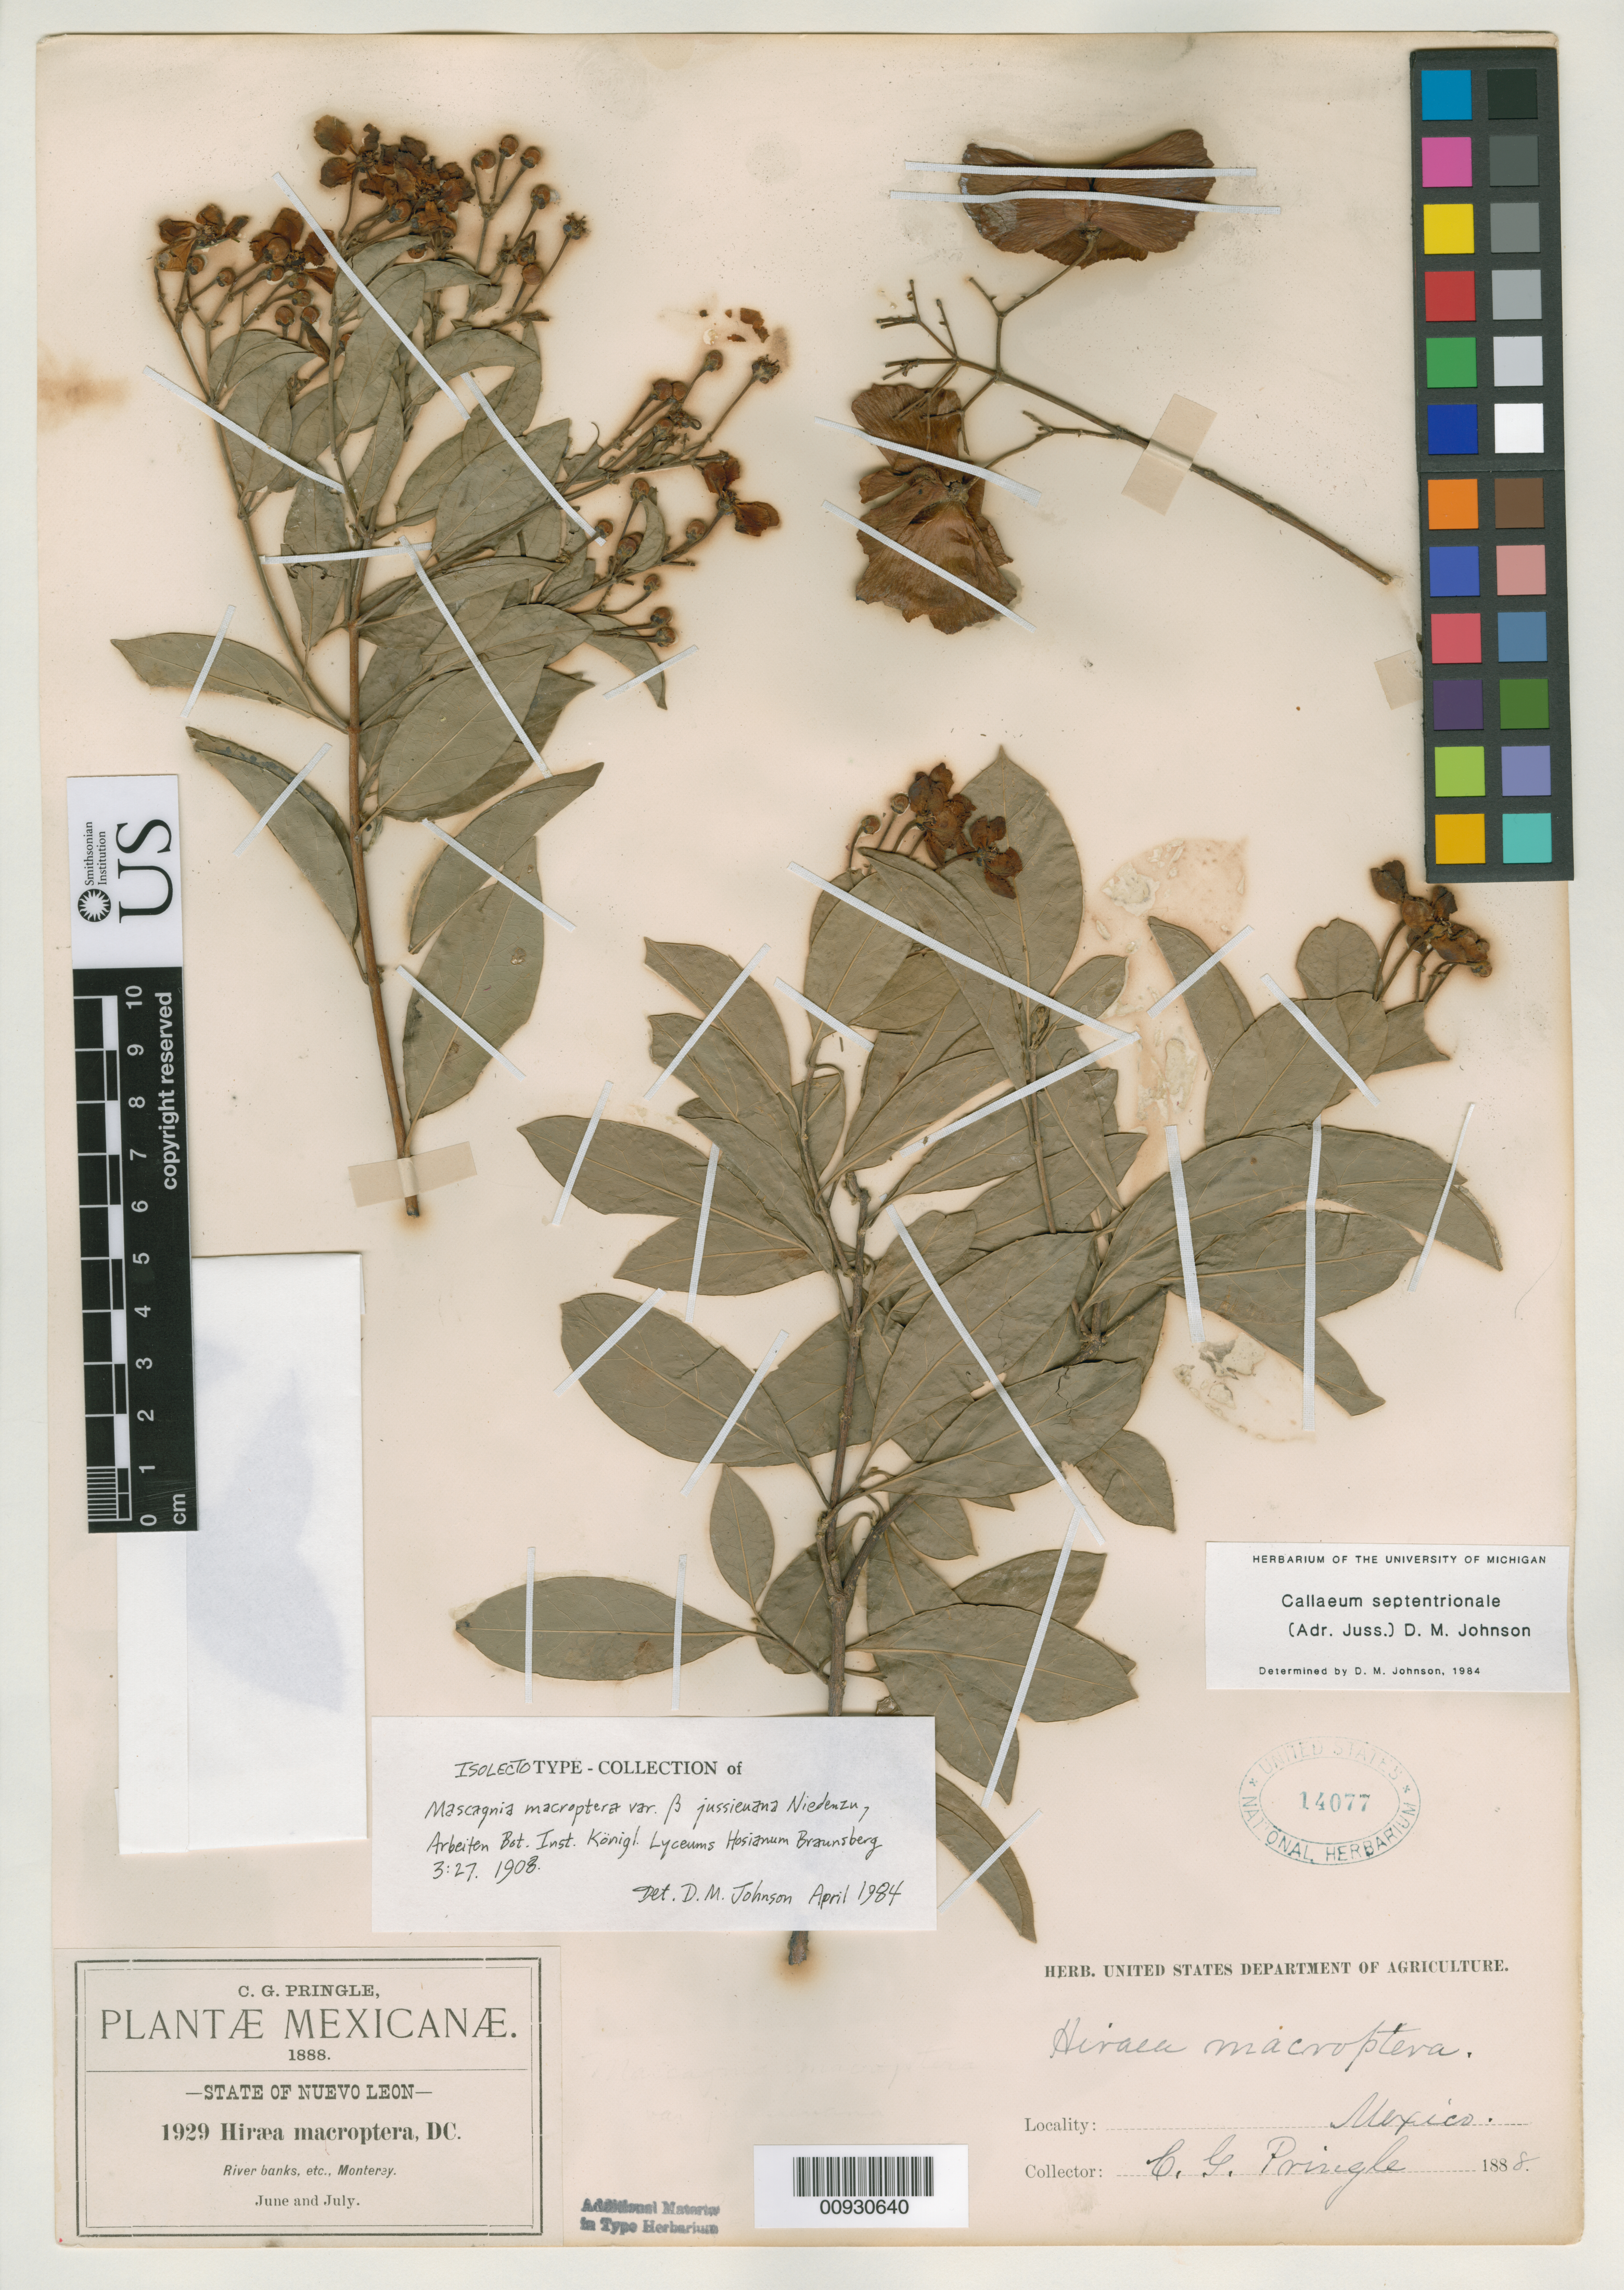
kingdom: Plantae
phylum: Tracheophyta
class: Magnoliopsida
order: Malpighiales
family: Malpighiaceae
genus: Mascagnia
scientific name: Mascagnia macroptera var. jussieuana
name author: Nied.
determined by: Johnson, D. M.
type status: Isolectotype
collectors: C. G. Pringle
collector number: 1929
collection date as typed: Jun 1888 and -- Jul 1888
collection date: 1888-06,1888-07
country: Mexico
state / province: Nuevo León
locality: Monterey.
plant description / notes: Annotated as "isolectotype" by D.M. Johnson (1984) but sheet is mounted with 2 syntypes.; Specimen is mounted with specimens (flowering, fruiting) collected on 2 dates (June 1888 and July 1888), likewise "lectotype" at NY. Lectotype publication cites both collection dates (=syntypes!) so second-step lectotypification is probably required.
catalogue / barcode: US 14077